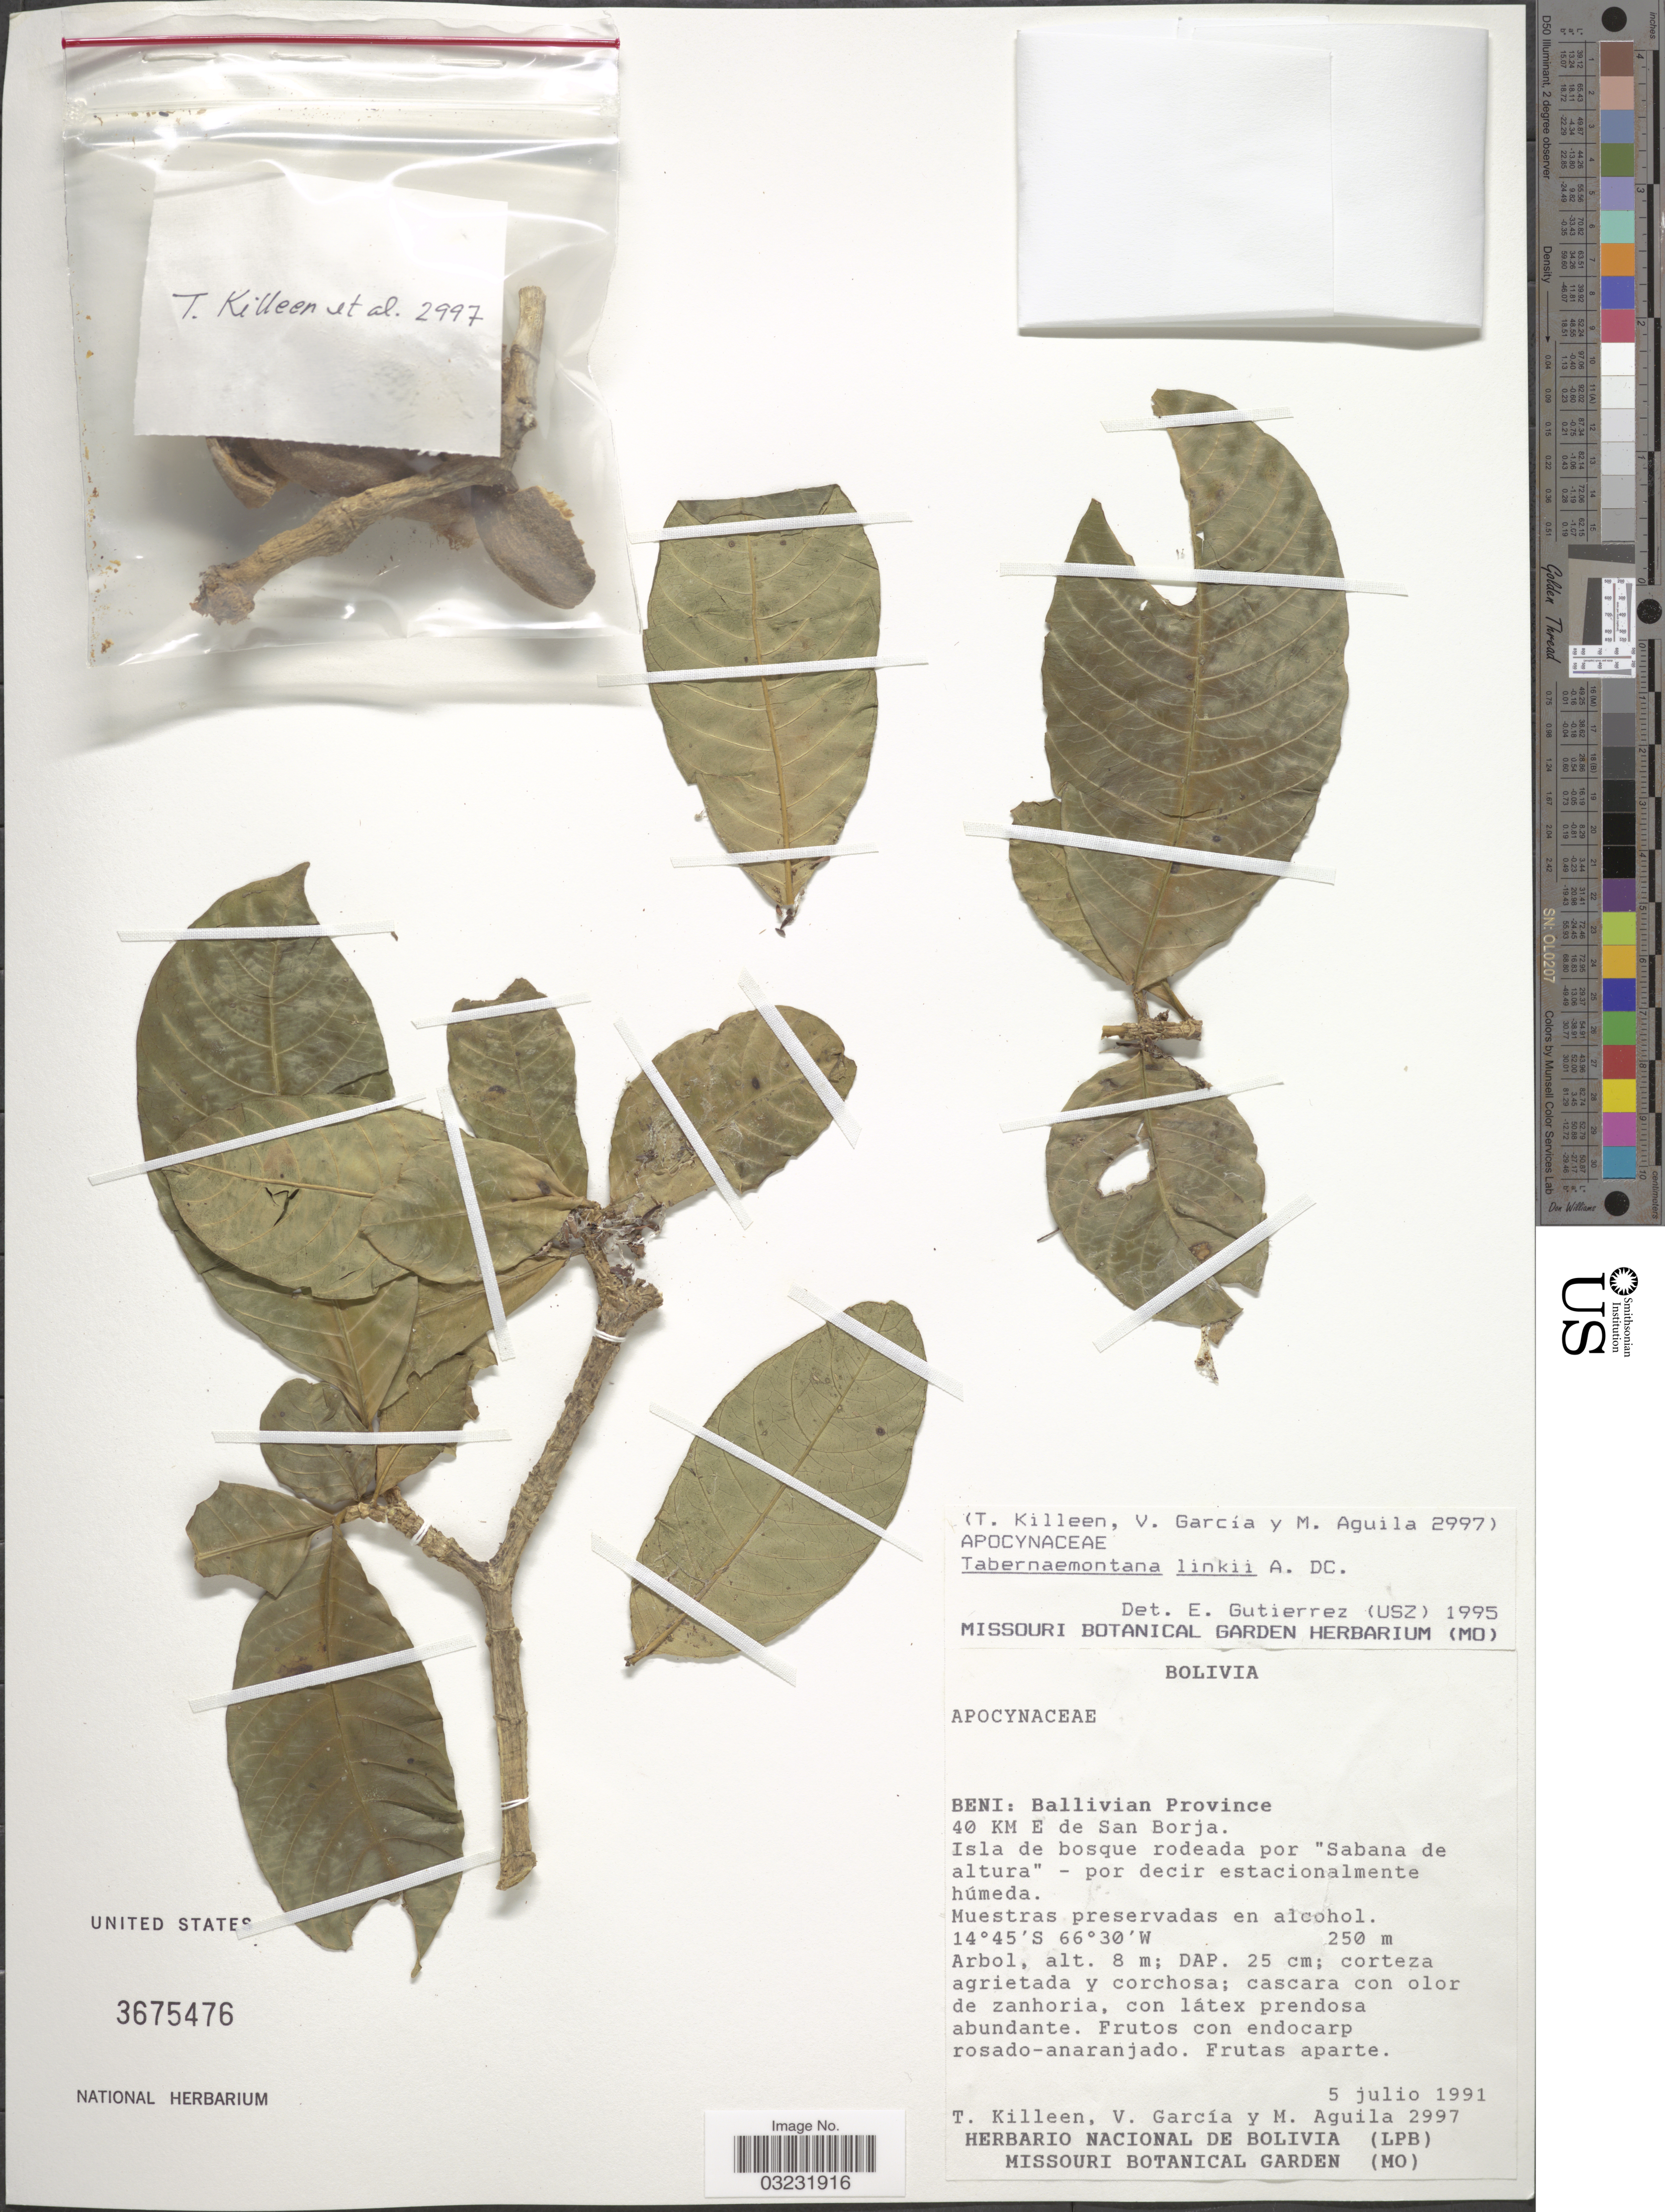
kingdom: Plantae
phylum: Tracheophyta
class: Magnoliopsida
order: Gentianales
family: Apocynaceae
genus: Tabernaemontana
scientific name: Tabernaemontana linkii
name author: A. DC.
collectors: T. J. Killeen, V. Garcia & M. Aguila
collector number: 2997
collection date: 1991-07-05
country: Bolivia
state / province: Beni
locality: Ballivian Province. 40 KM E de San Borja. Isla de bosque rodeada por "Sabana de altura".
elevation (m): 250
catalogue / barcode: US 3675476